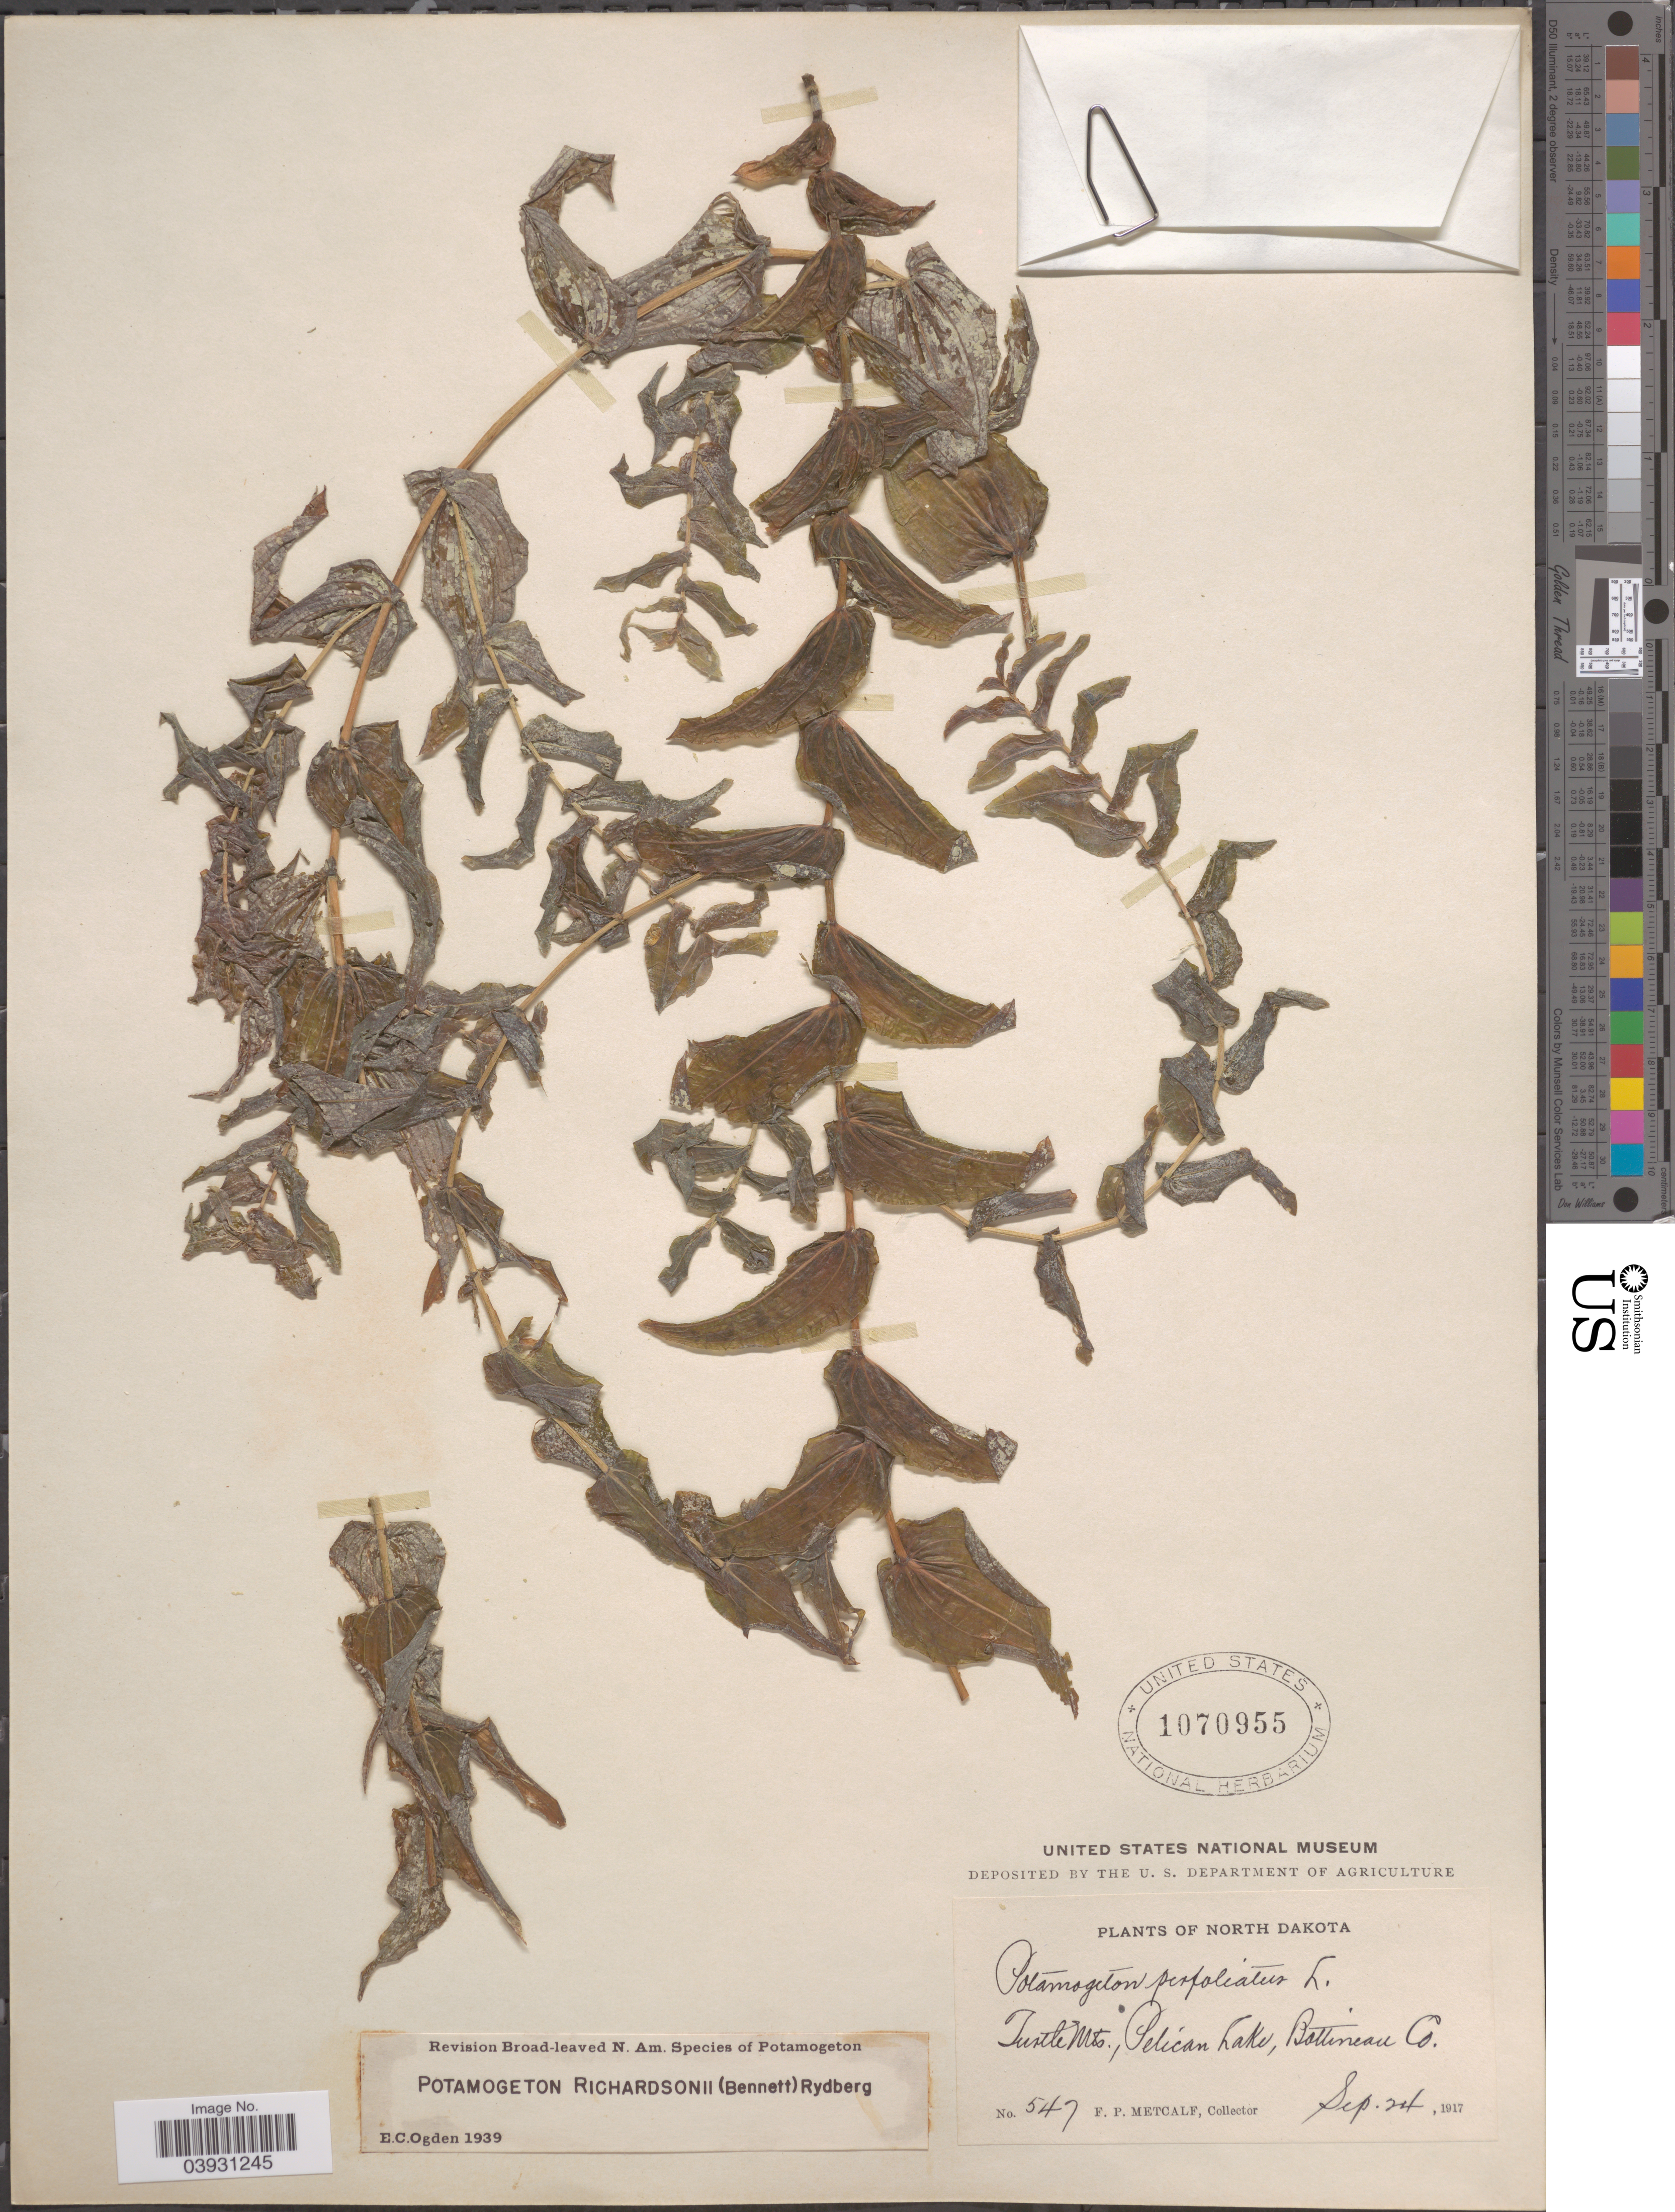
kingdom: Plantae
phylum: Tracheophyta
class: Liliopsida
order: Alismatales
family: Potamogetonaceae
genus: Potamogeton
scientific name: Potamogeton richardsonii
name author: (A.W. Benn.) Rydb.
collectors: F. Metcalf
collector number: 547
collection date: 1917-09-24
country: United States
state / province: North Dakota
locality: Turtle Mts., Pelican Lake, Bottineau Co.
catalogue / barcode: US 1070955